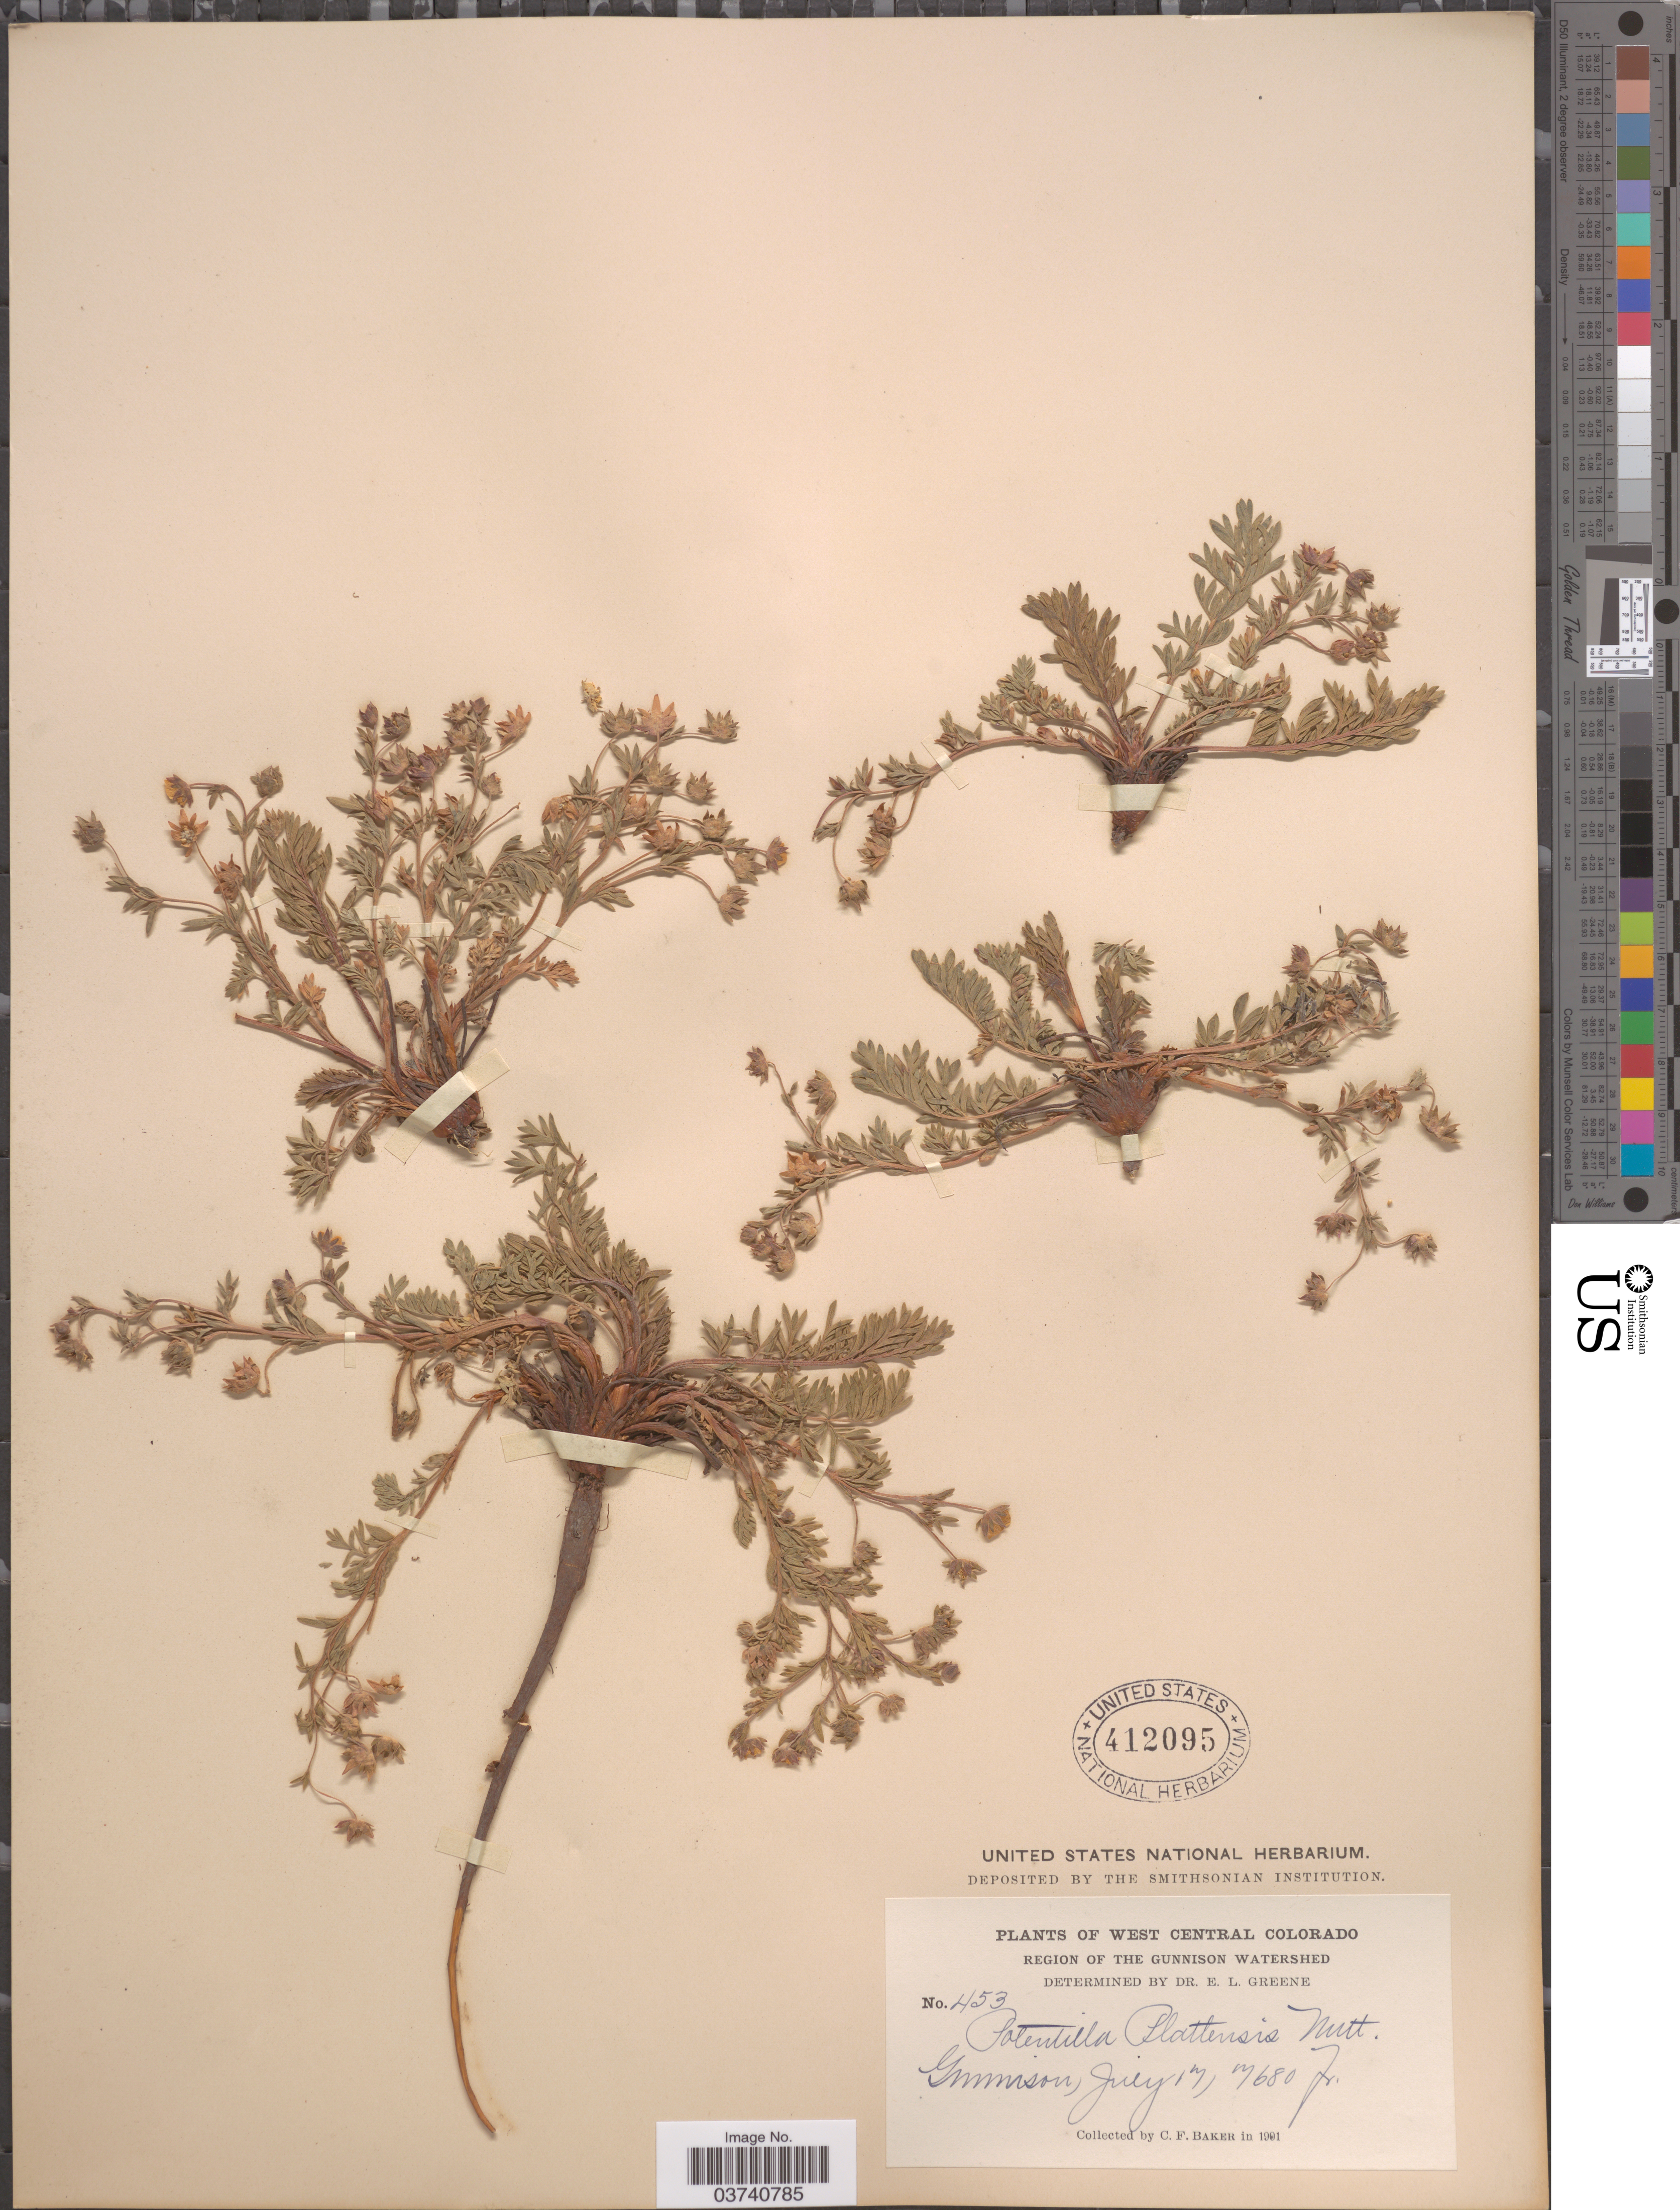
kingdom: Plantae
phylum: Tracheophyta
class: Magnoliopsida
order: Rosales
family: Rosaceae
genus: Potentilla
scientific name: Potentilla plattensis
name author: Nutt.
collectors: C. F. Baker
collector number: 453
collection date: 1901-07-17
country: United States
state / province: Colorado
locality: West Central Colorado. Region of the Gunnison Watershed. Gunnison.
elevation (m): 2341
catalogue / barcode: US 412095